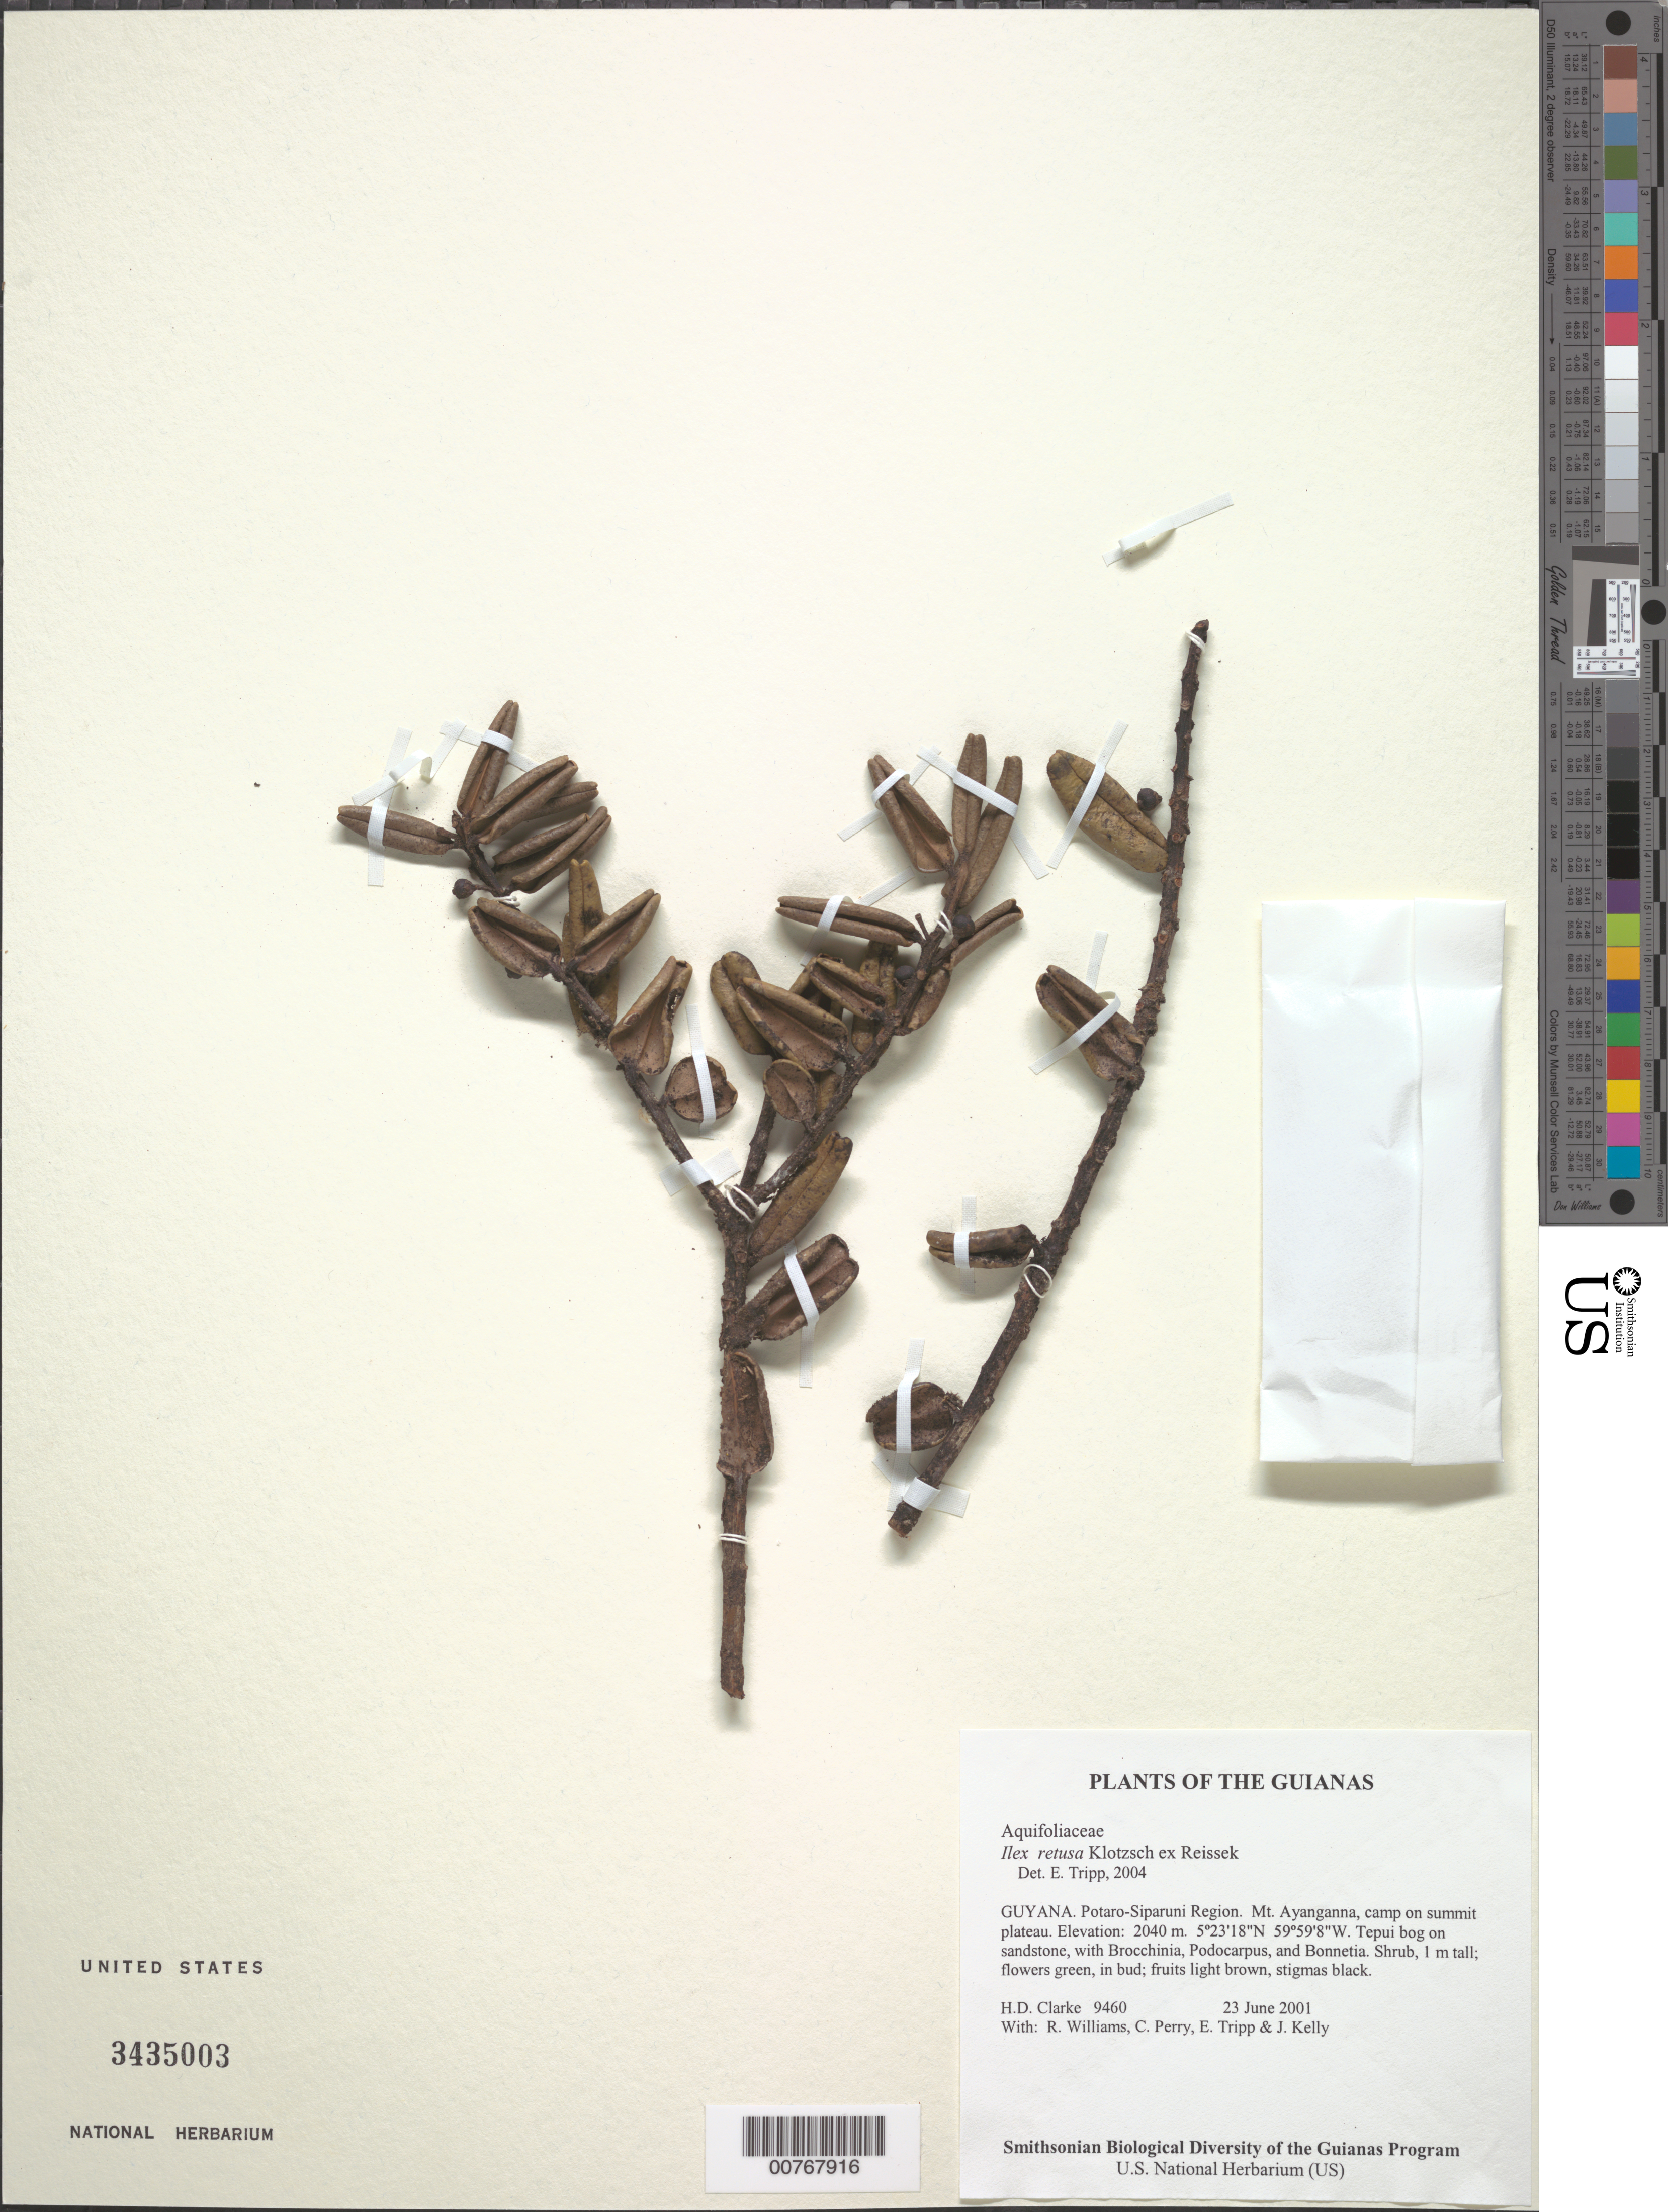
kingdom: Plantae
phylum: Tracheophyta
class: Magnoliopsida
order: Aquifoliales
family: Aquifoliaceae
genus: Ilex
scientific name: Ilex retusa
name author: Klotzsch ex Reissek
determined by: Tripp, Erin A.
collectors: H. D. Clarke, R. Williams, C. Perry, E. Tripp & J. Kelly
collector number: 9460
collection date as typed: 23 June 2001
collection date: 2001-06-23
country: Guyana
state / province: Potaro-Siparuni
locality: Mt. Ayanganna, camp on summit plateau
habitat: Tepui bog on sandstone, with Brocchinia, Podocarpus, and Bonnetia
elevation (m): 2040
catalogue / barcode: US 3435003